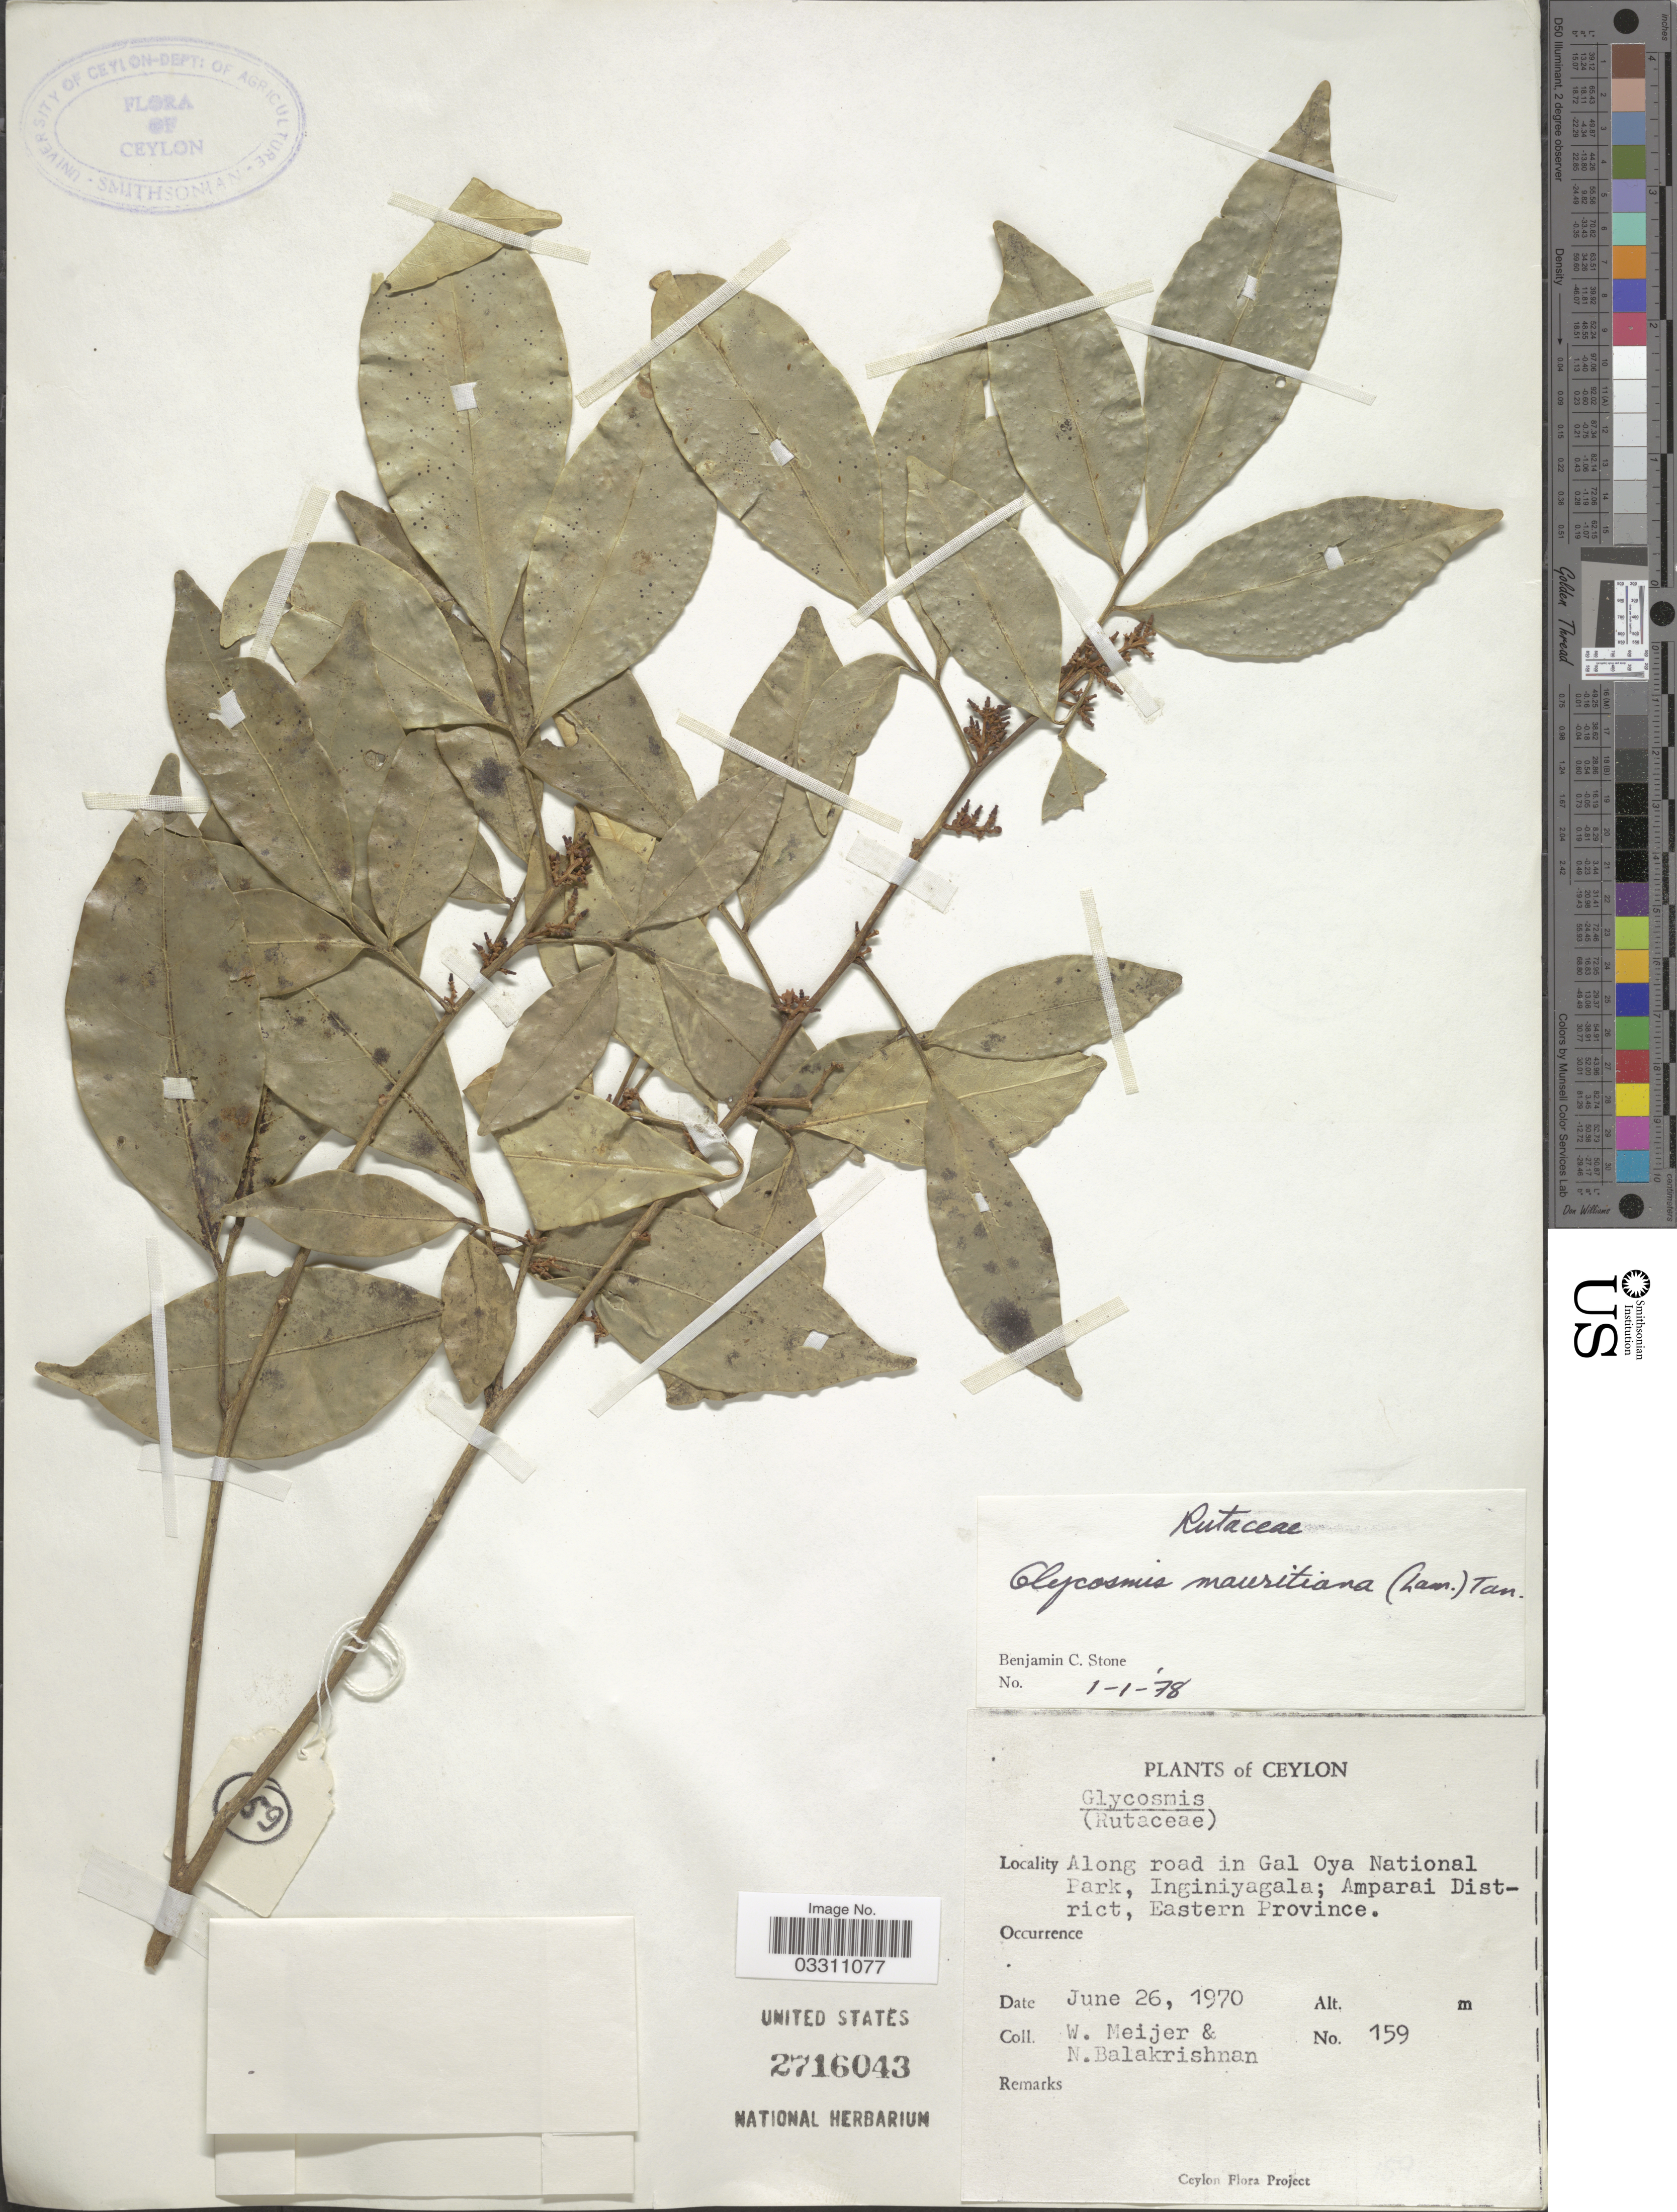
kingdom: Plantae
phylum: Tracheophyta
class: Magnoliopsida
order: Sapindales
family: Rutaceae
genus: Glycosmis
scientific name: Glycosmis mauritiana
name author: (Lamkey) Tanaka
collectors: W. Meijer & N. Balakrishnan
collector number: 159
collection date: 1970-06-26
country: Sri Lanka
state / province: Eastern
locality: Ceylon, Along road in Gal Oya National Park, Inginiyagala; Amparai District.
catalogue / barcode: US 2716043